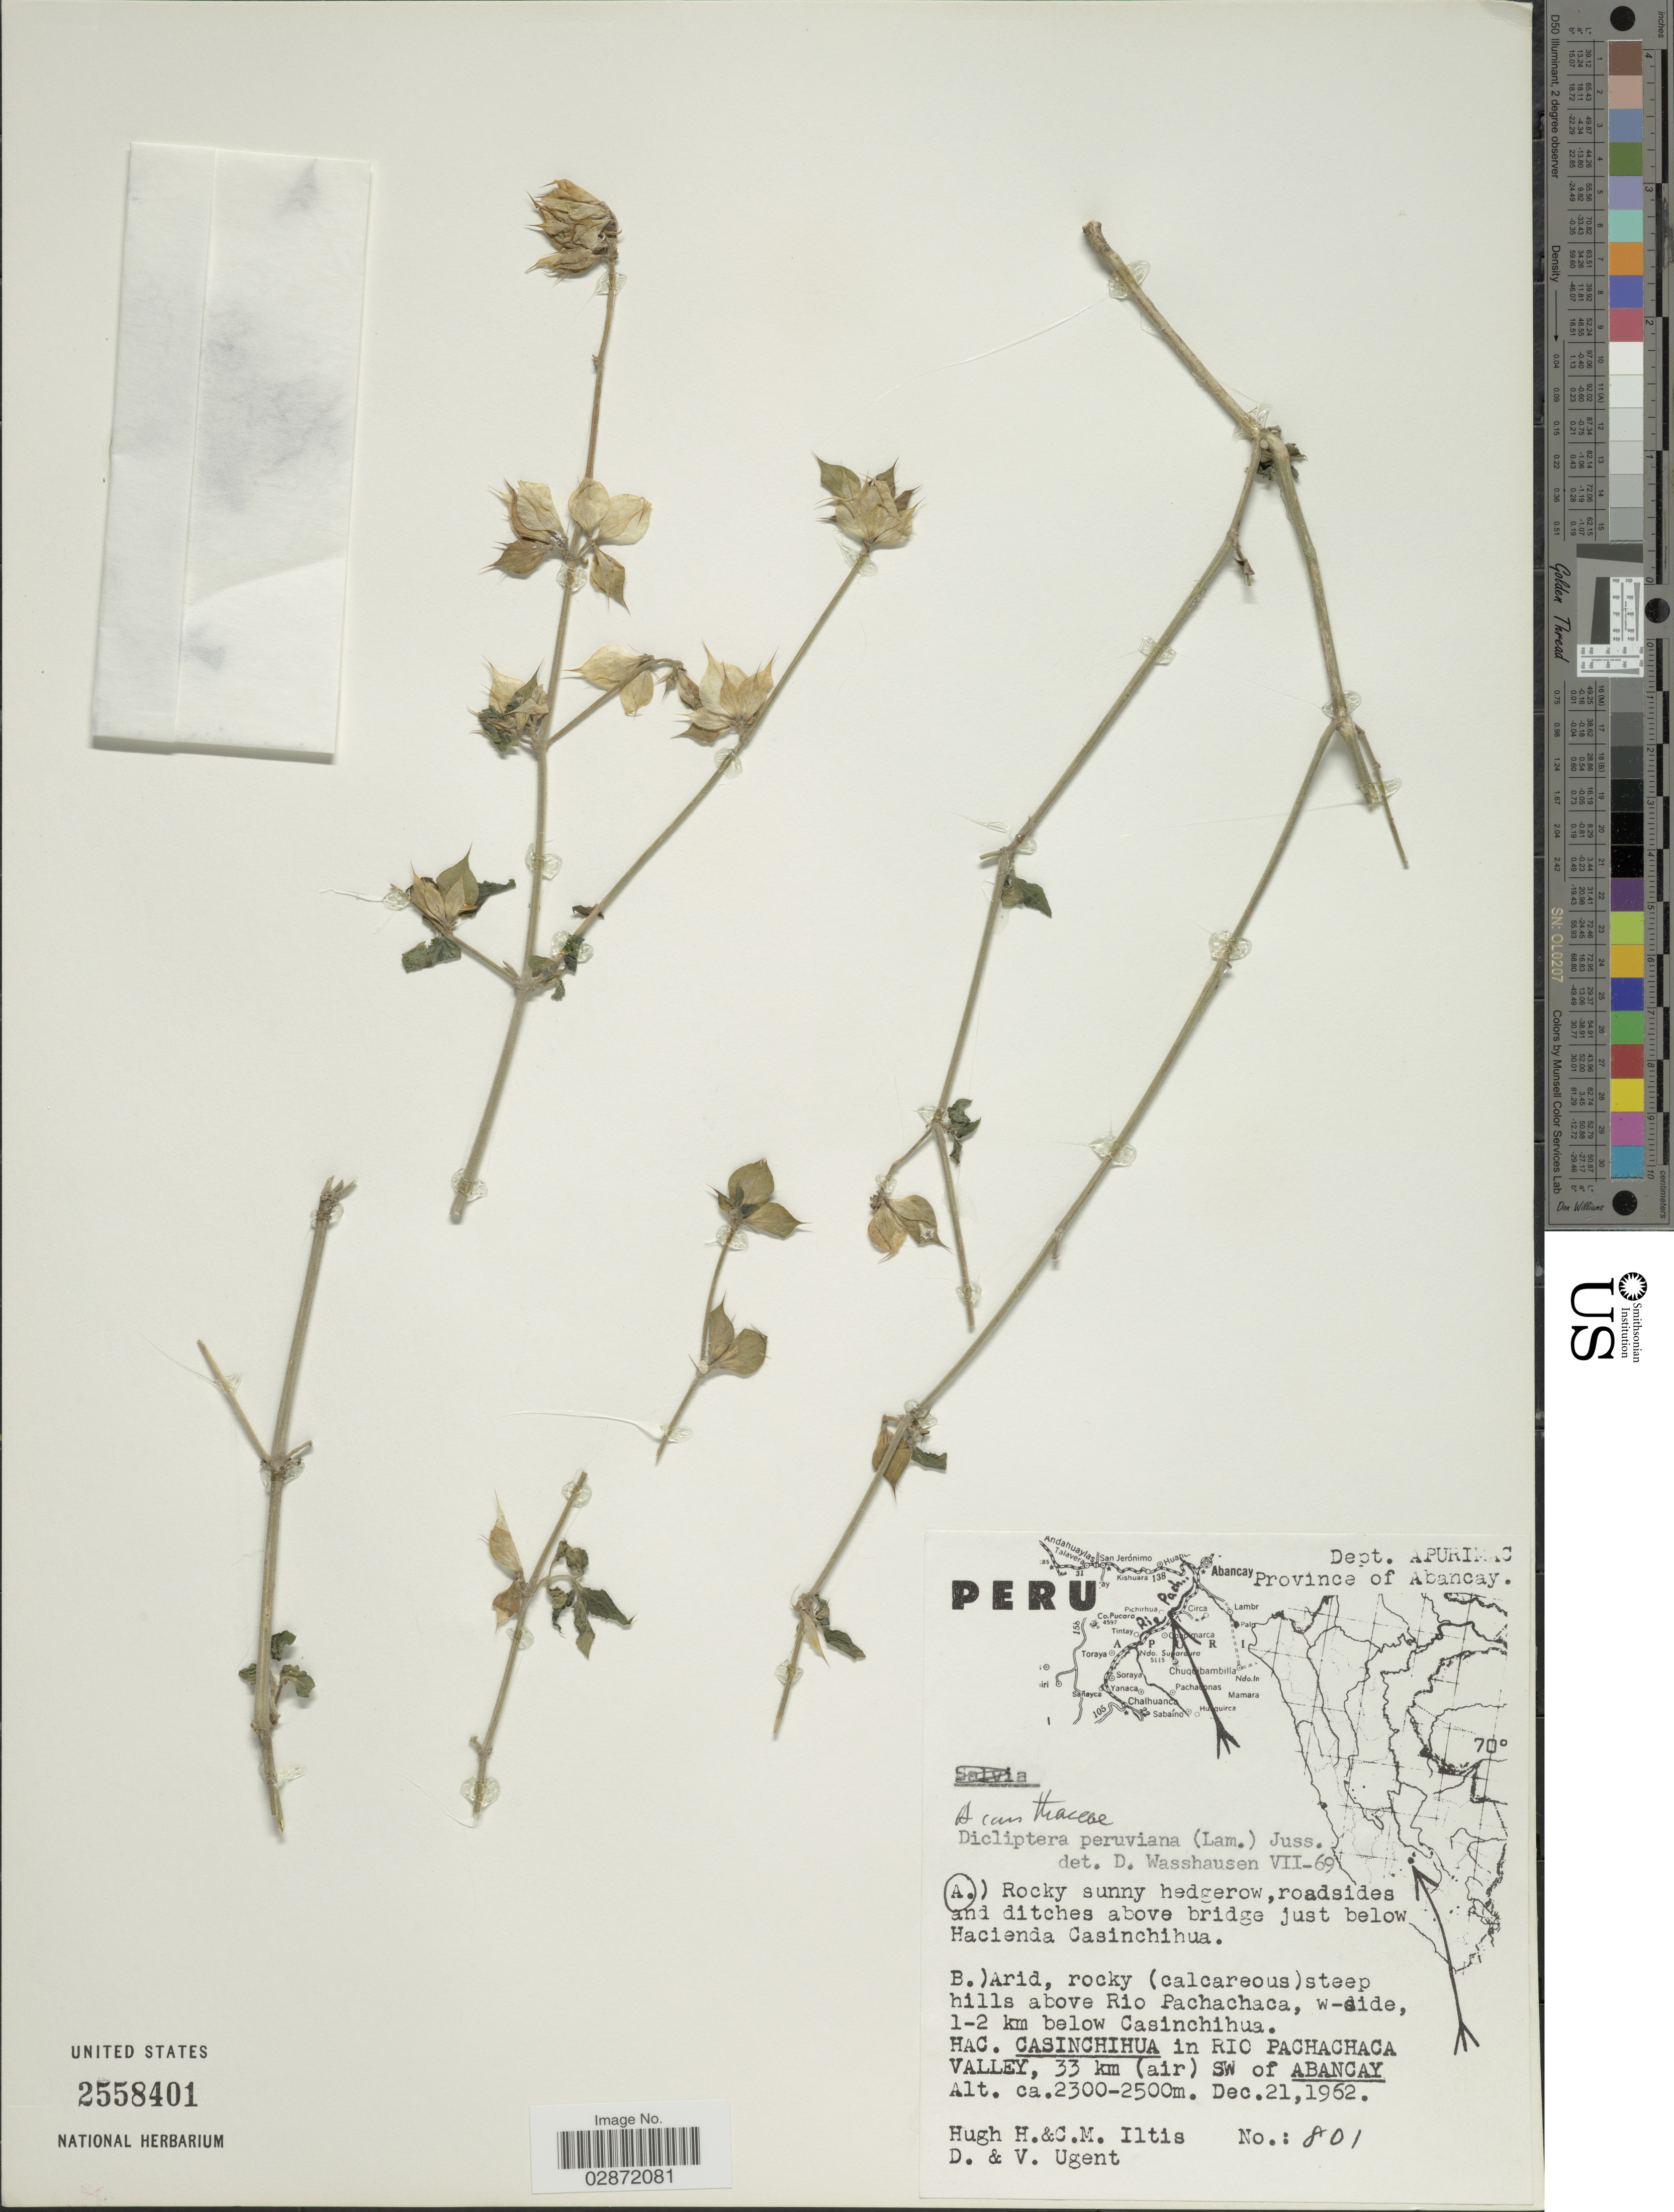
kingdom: Plantae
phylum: Tracheophyta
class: Magnoliopsida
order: Lamiales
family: Acanthaceae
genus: Dicliptera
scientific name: Dicliptera peruviana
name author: (Ruiz & Pav.) Juss.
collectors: H. Iltis, C. M Iltis, D. Ugent & V. Ugent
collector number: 801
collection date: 1962-12-21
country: Peru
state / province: Apurímac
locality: Dept. Apurimac. Province of Abancay. Rocky sunny hedgerow, roadsides and ditches above bridge just below Hacienda Casinchihua. Hac. Casinchihua in Rio Pachachaca Valley, 33 km (air) SW of Abancay.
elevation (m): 2300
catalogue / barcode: US 2558401